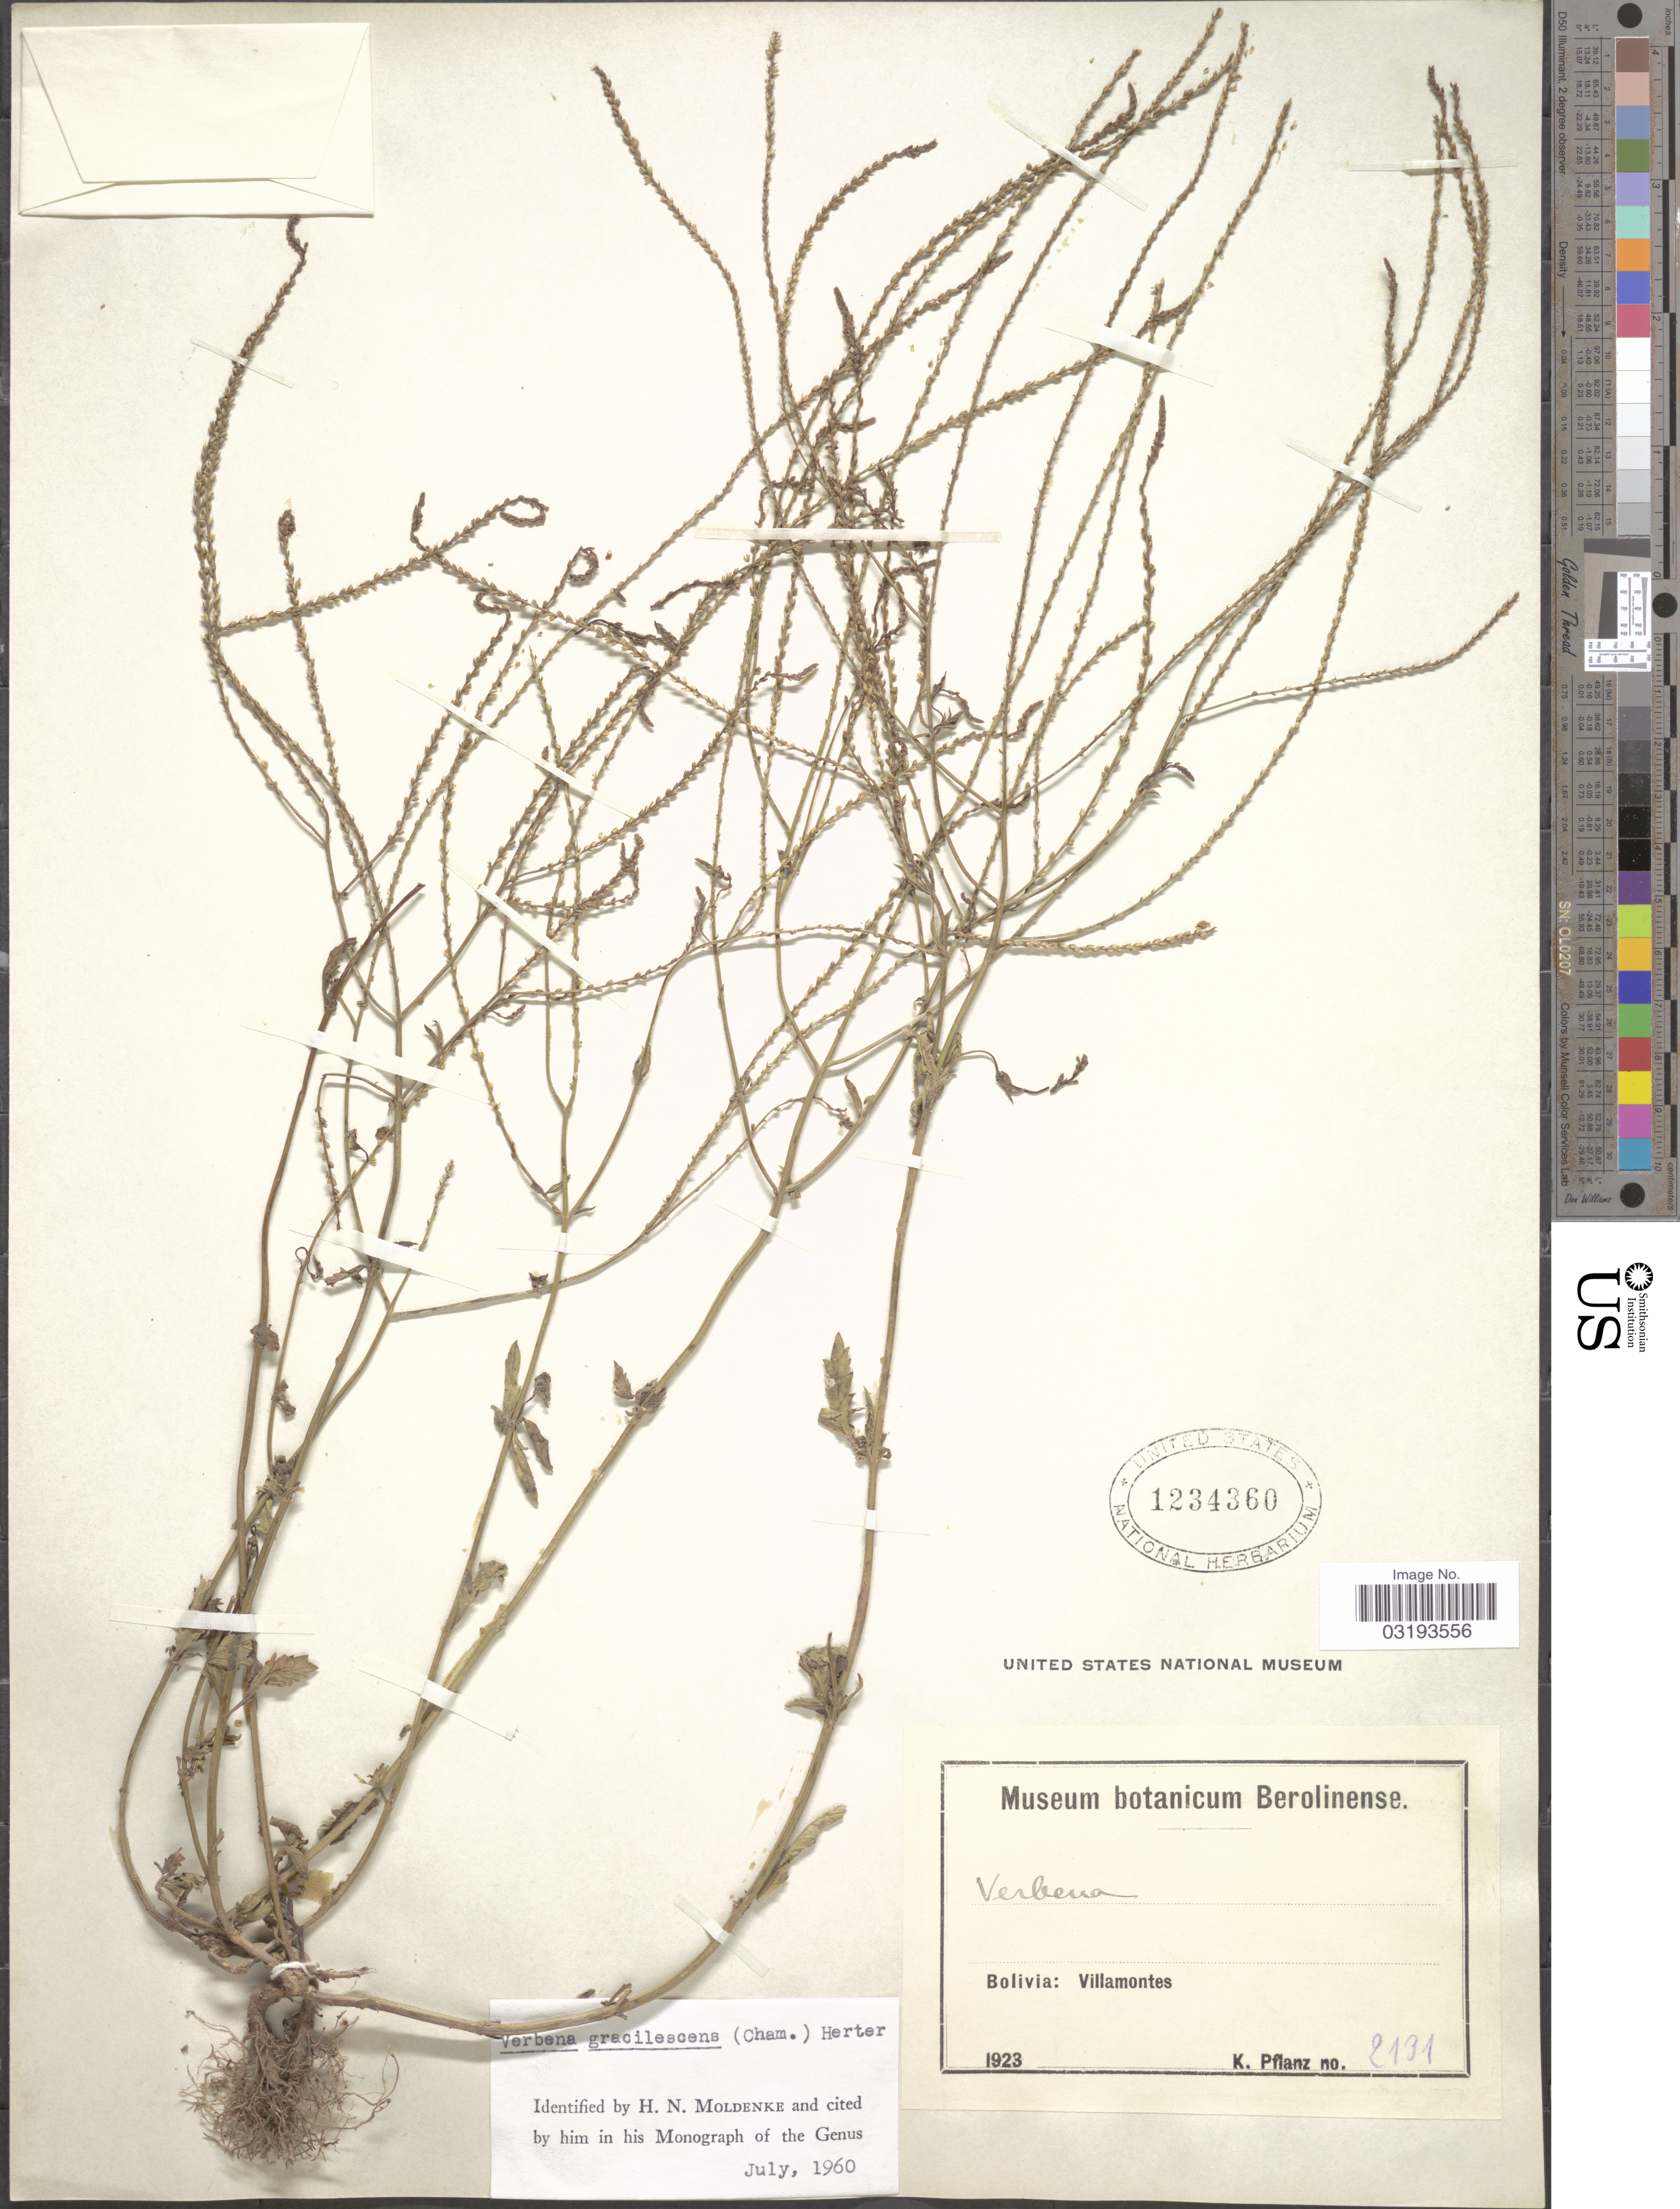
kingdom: Plantae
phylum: Tracheophyta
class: Magnoliopsida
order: Lamiales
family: Verbenaceae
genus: Verbena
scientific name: Verbena gracilescens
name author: (Cham.) Herter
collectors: K. Pflanz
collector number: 2131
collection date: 1923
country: Bolivia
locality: Villamontes.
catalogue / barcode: US 1234360